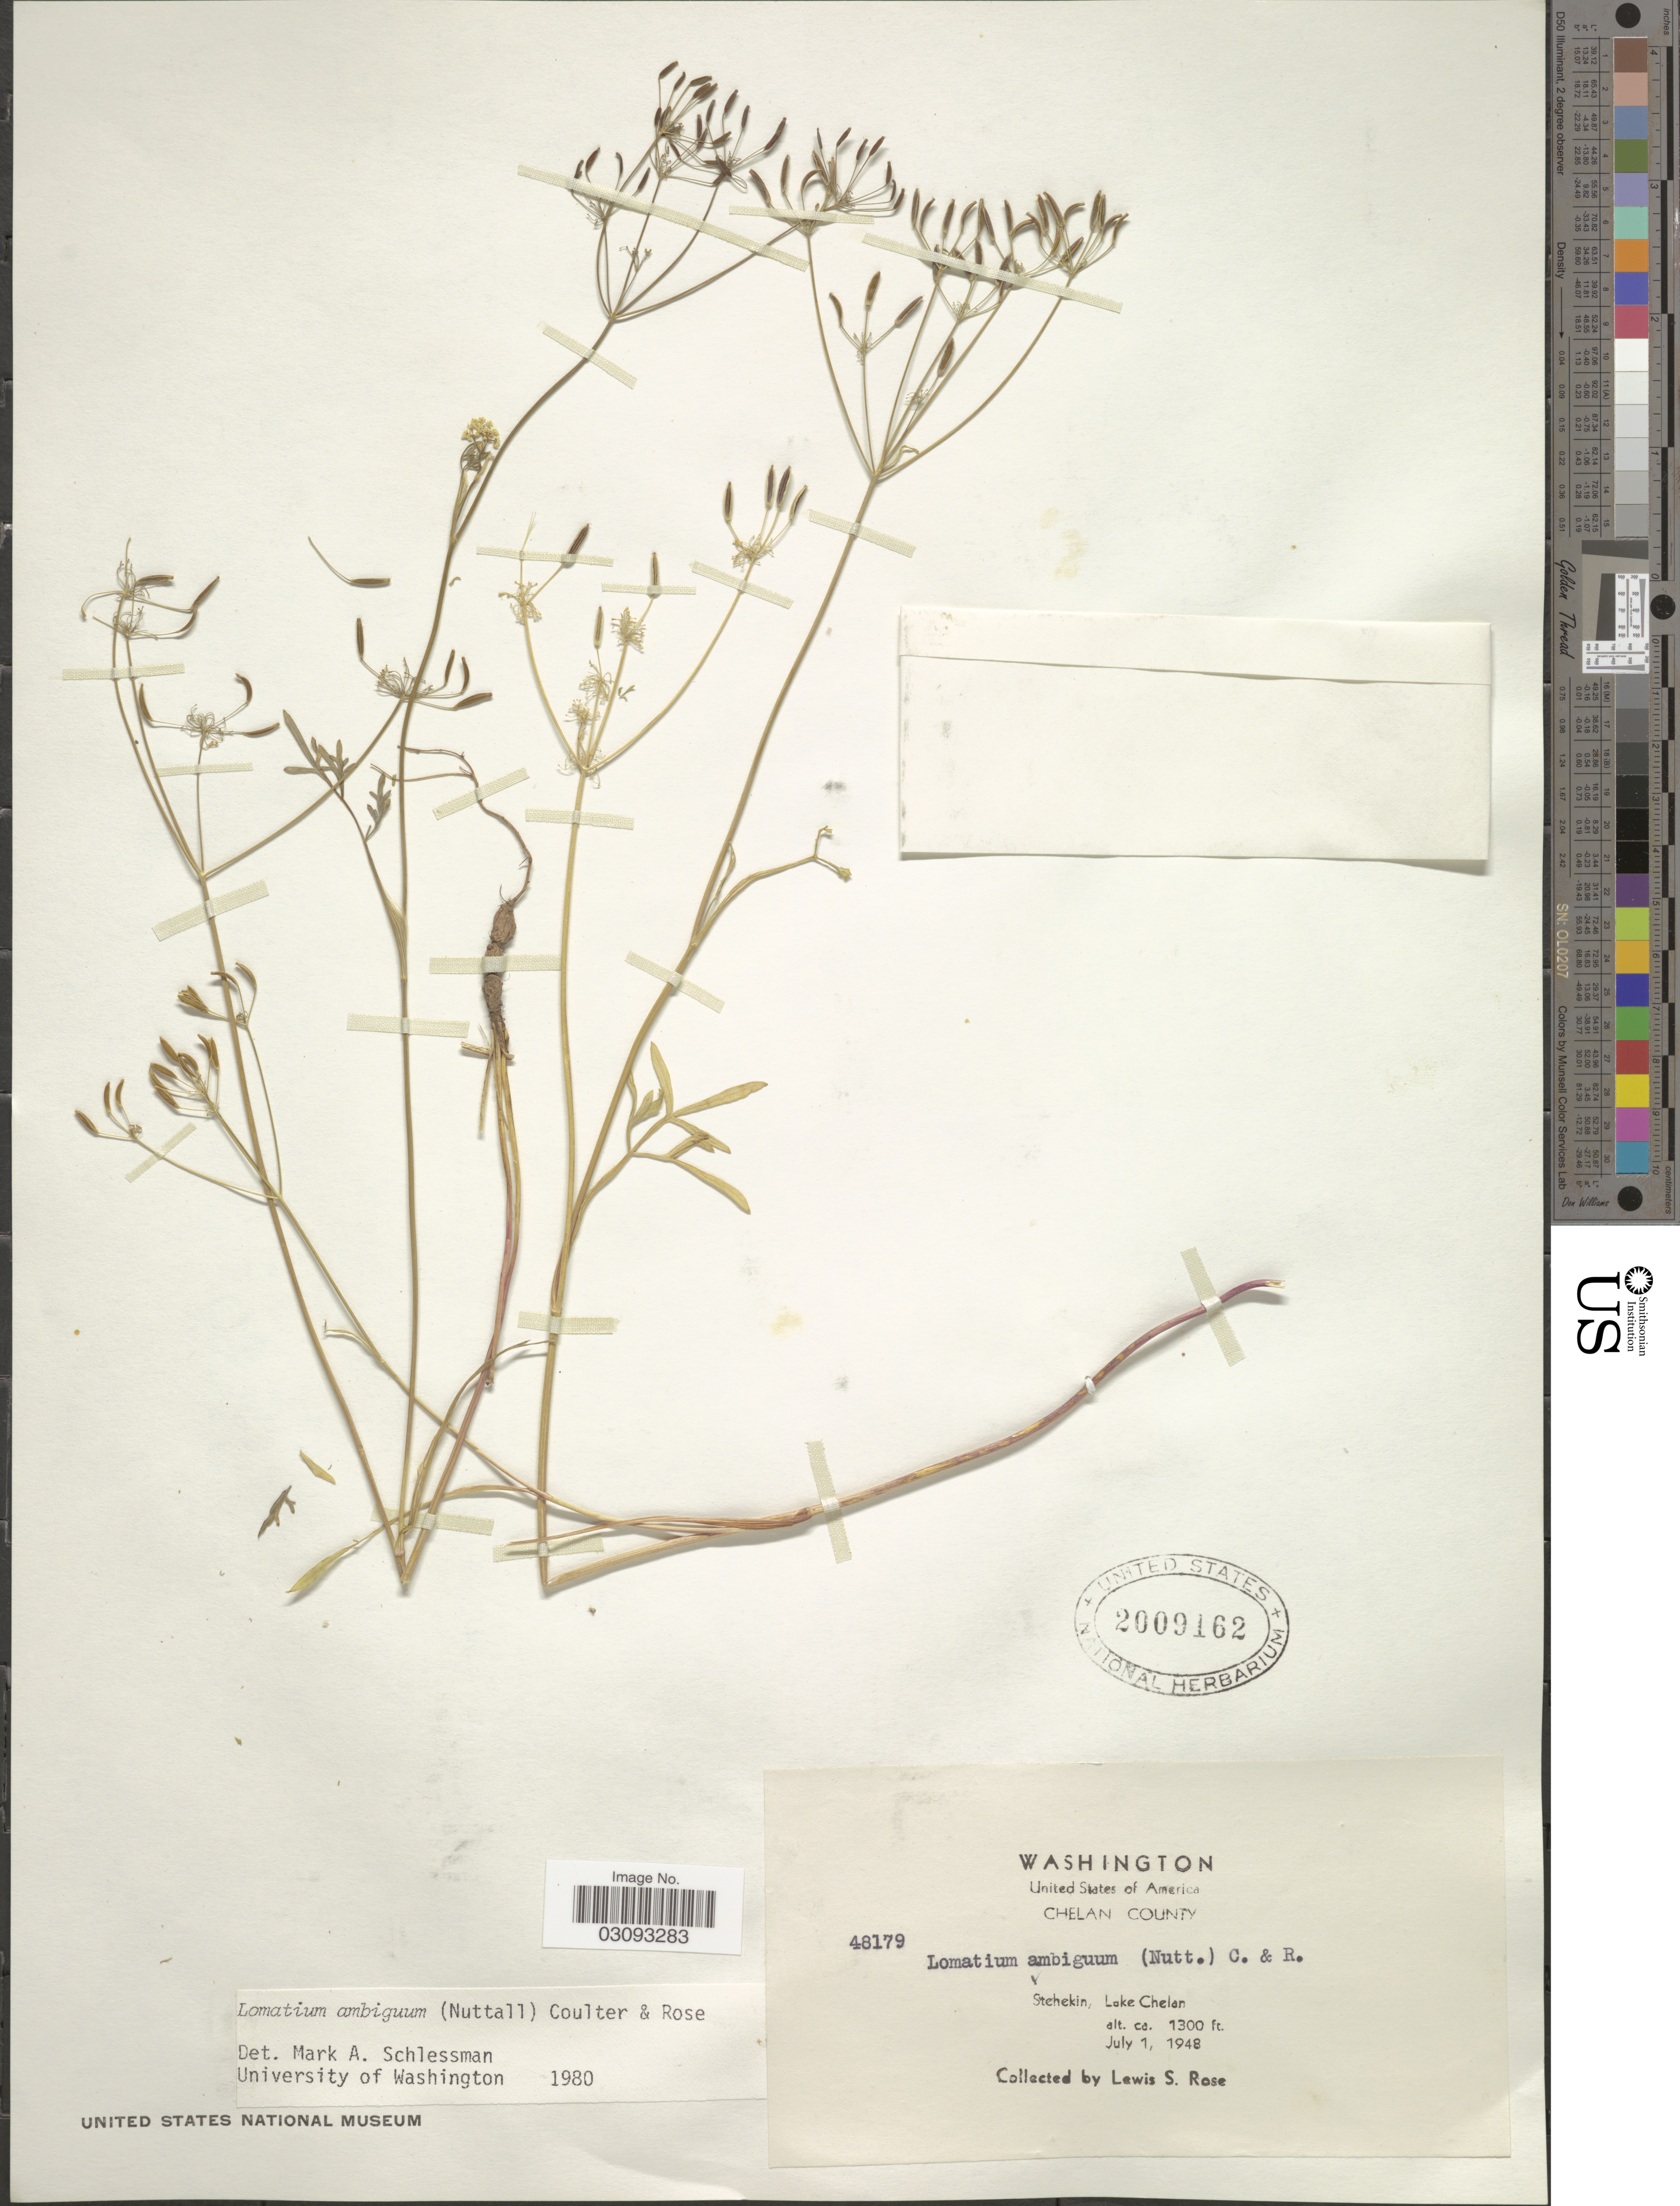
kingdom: Plantae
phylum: Tracheophyta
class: Magnoliopsida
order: Apiales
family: Apiaceae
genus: Lomatium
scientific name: Lomatium ambiguum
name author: (Nutt.) Coult. & Rose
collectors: L. S. Rose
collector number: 48179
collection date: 1948-07-01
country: United States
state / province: Washington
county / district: Chelan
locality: Chelan County. Stehekin, Lake Chelan.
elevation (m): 396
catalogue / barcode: US 2009162